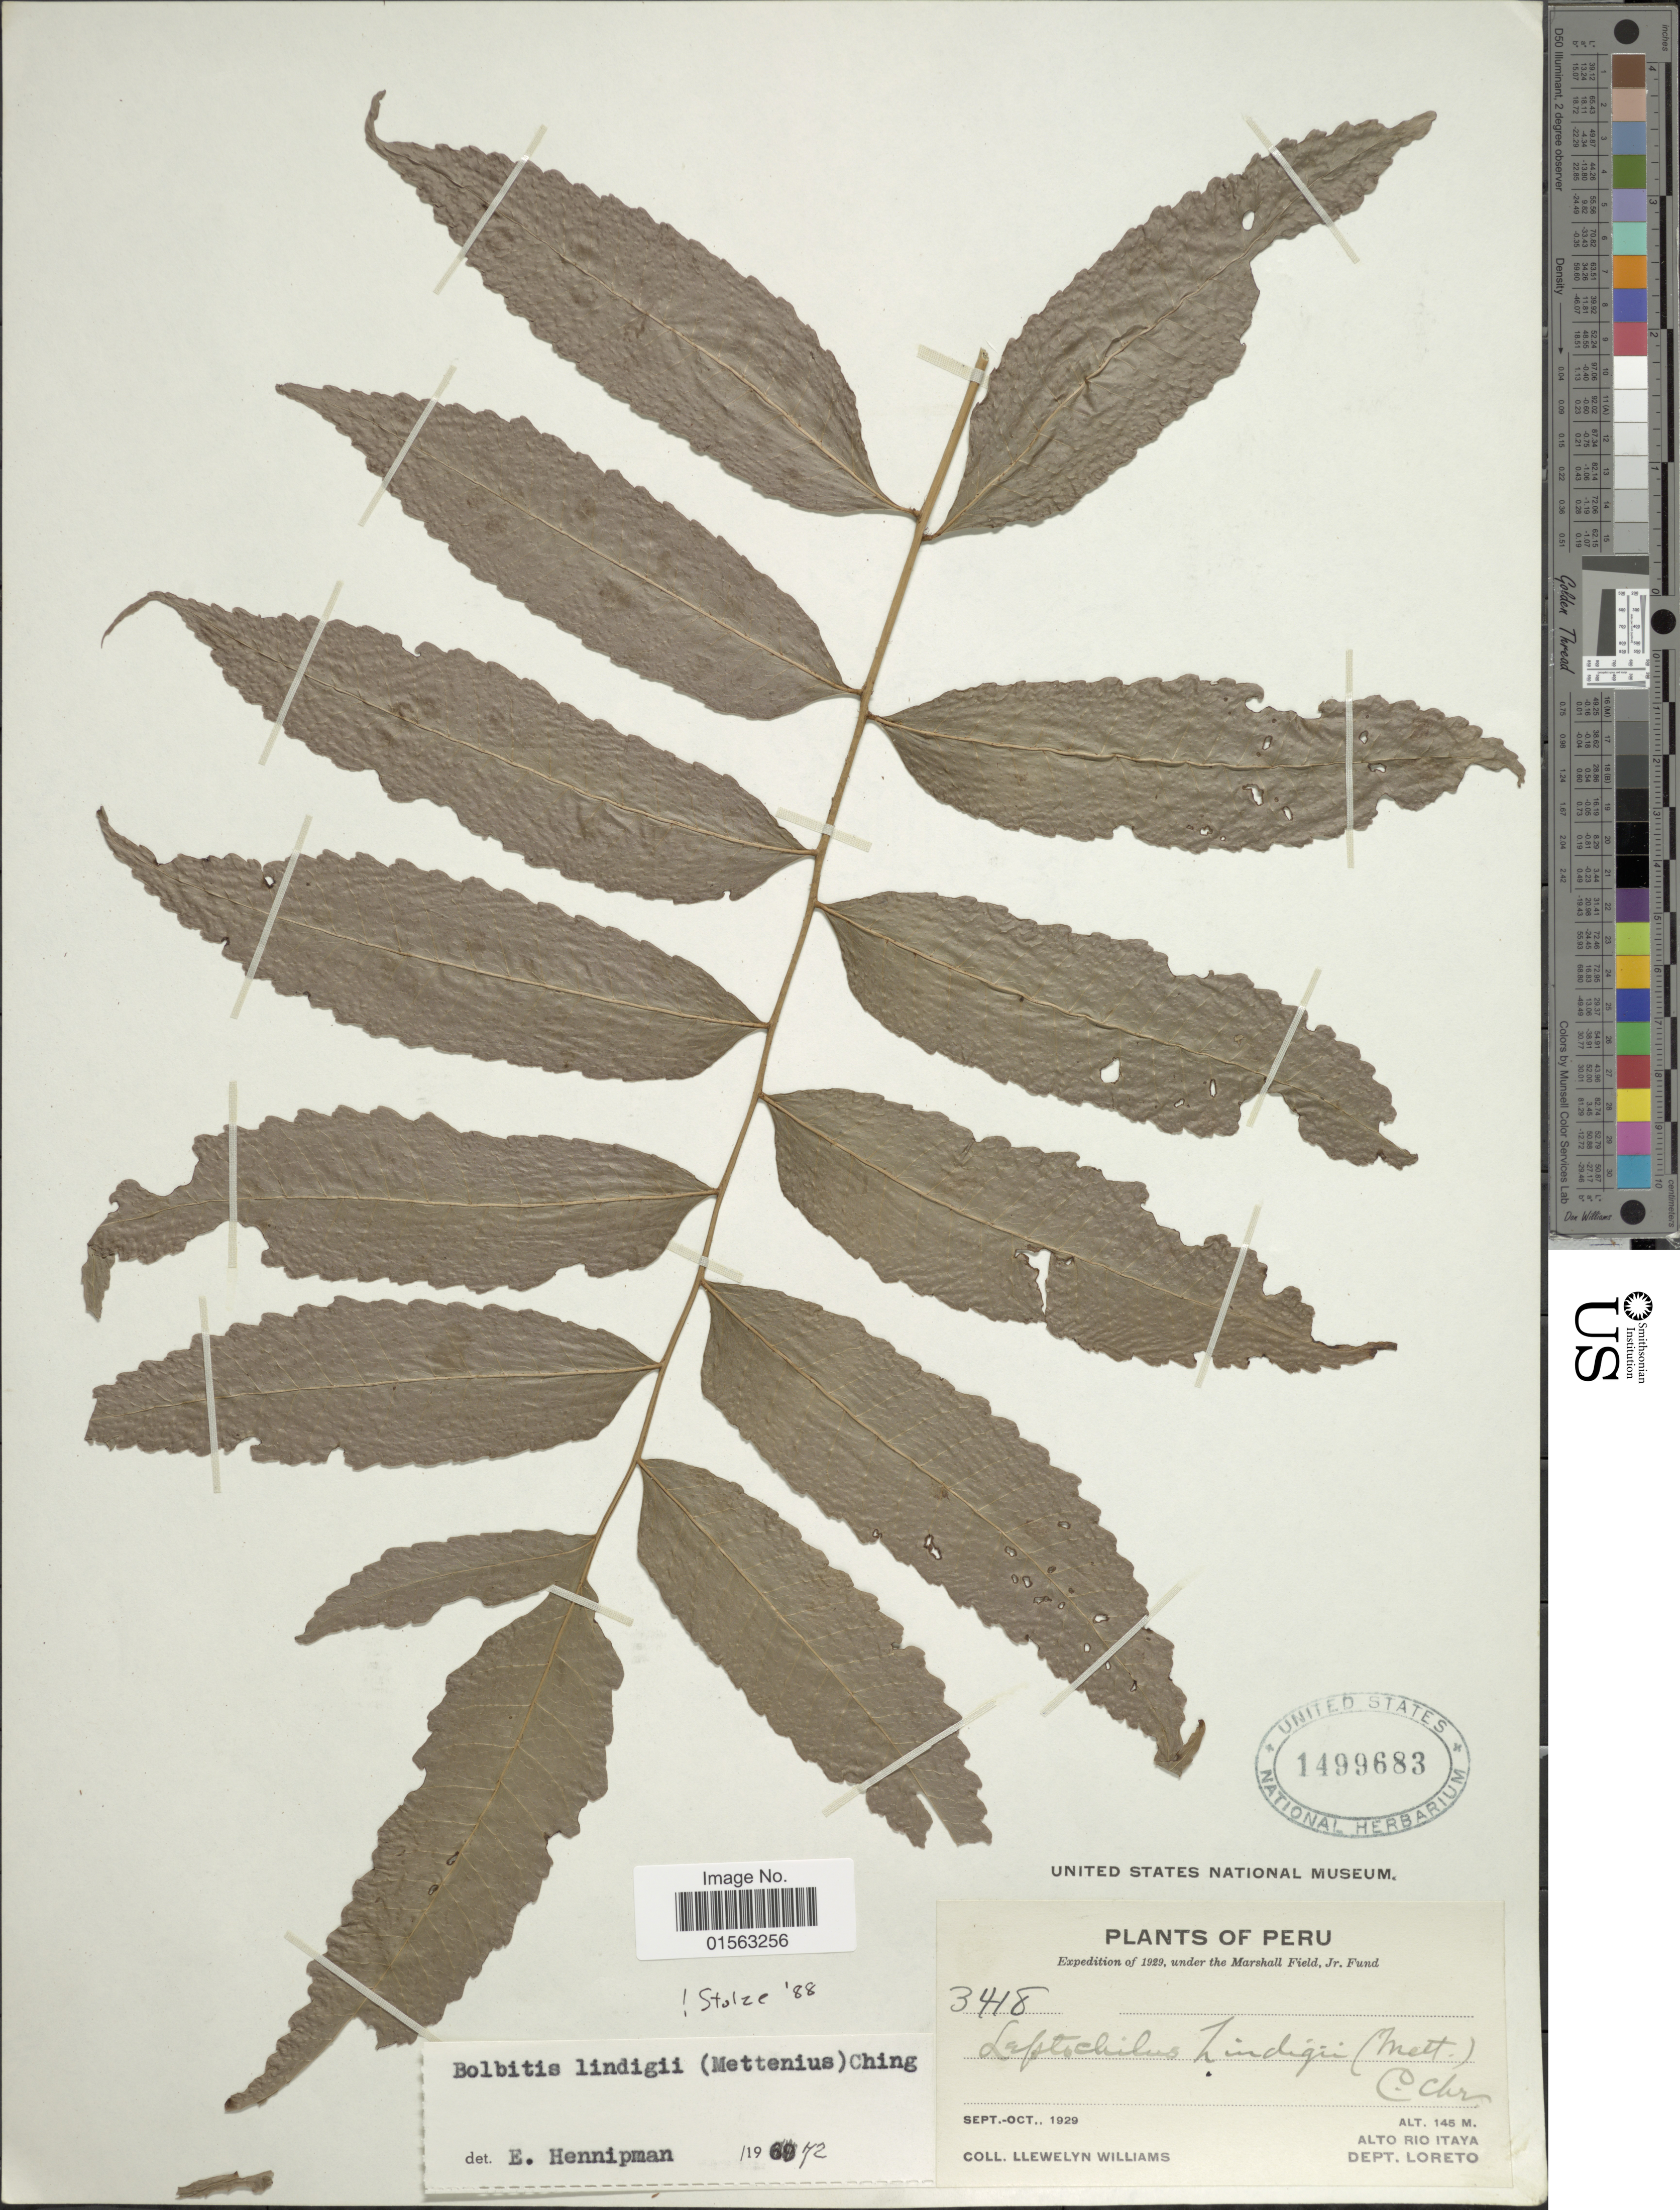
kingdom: Plantae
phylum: Tracheophyta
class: Polypodiopsida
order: Polypodiales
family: Dryopteridaceae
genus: Mickelia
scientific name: Mickelia lindigii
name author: (Mett.) R.C. Moran et al.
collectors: Ll. Williams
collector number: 34158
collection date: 1929-09/1929-10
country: Peru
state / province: Loreto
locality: Peru, Alto Rio Itaya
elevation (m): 145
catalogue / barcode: US 1499683